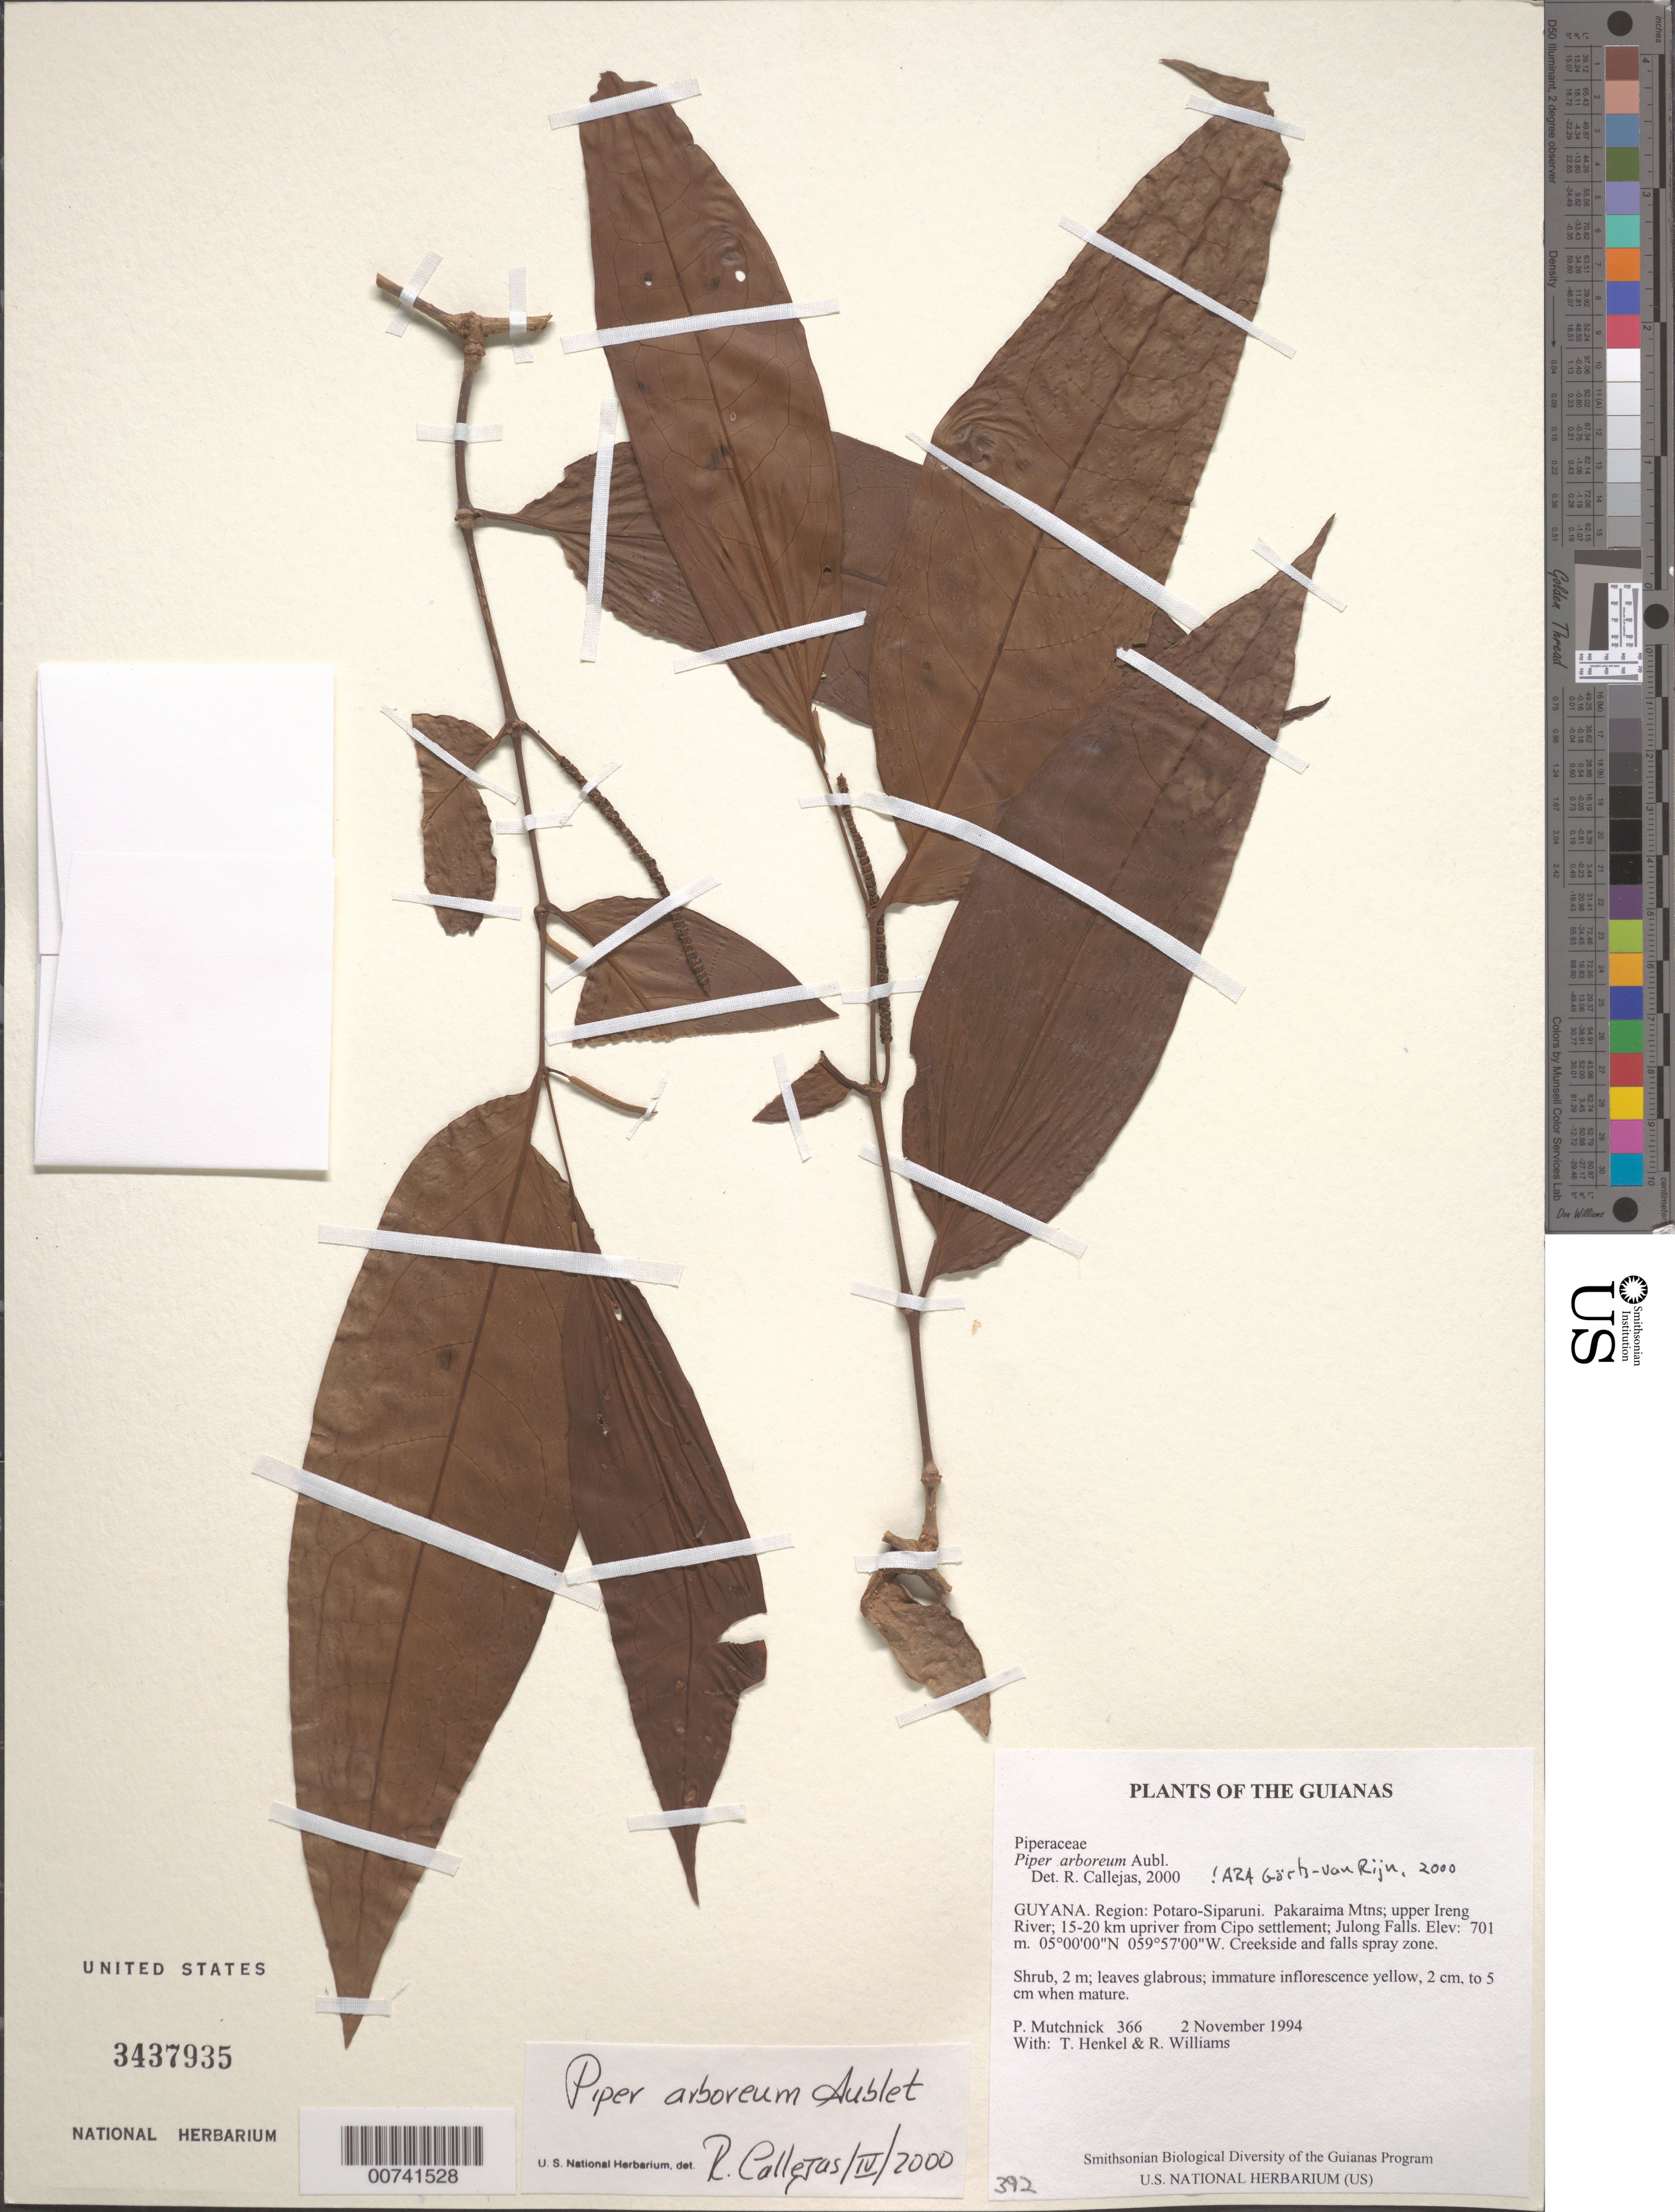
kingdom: Plantae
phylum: Tracheophyta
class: Magnoliopsida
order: Piperales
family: Piperaceae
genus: Piper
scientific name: Piper arboreum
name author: Aubl.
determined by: Görts-van Rijn, A. R. A.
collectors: P. Mutchnick, T. Henkel & R. Williams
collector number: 366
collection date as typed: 2 November 1994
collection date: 1994-11-02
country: Guyana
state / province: Potaro-Siparuni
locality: Pakaraima Mtns; upper Ireng River; 15-20 km upriver from Cipo settlement; Julong Falls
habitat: Creekside and falls spray zone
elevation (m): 701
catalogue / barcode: US 3437935